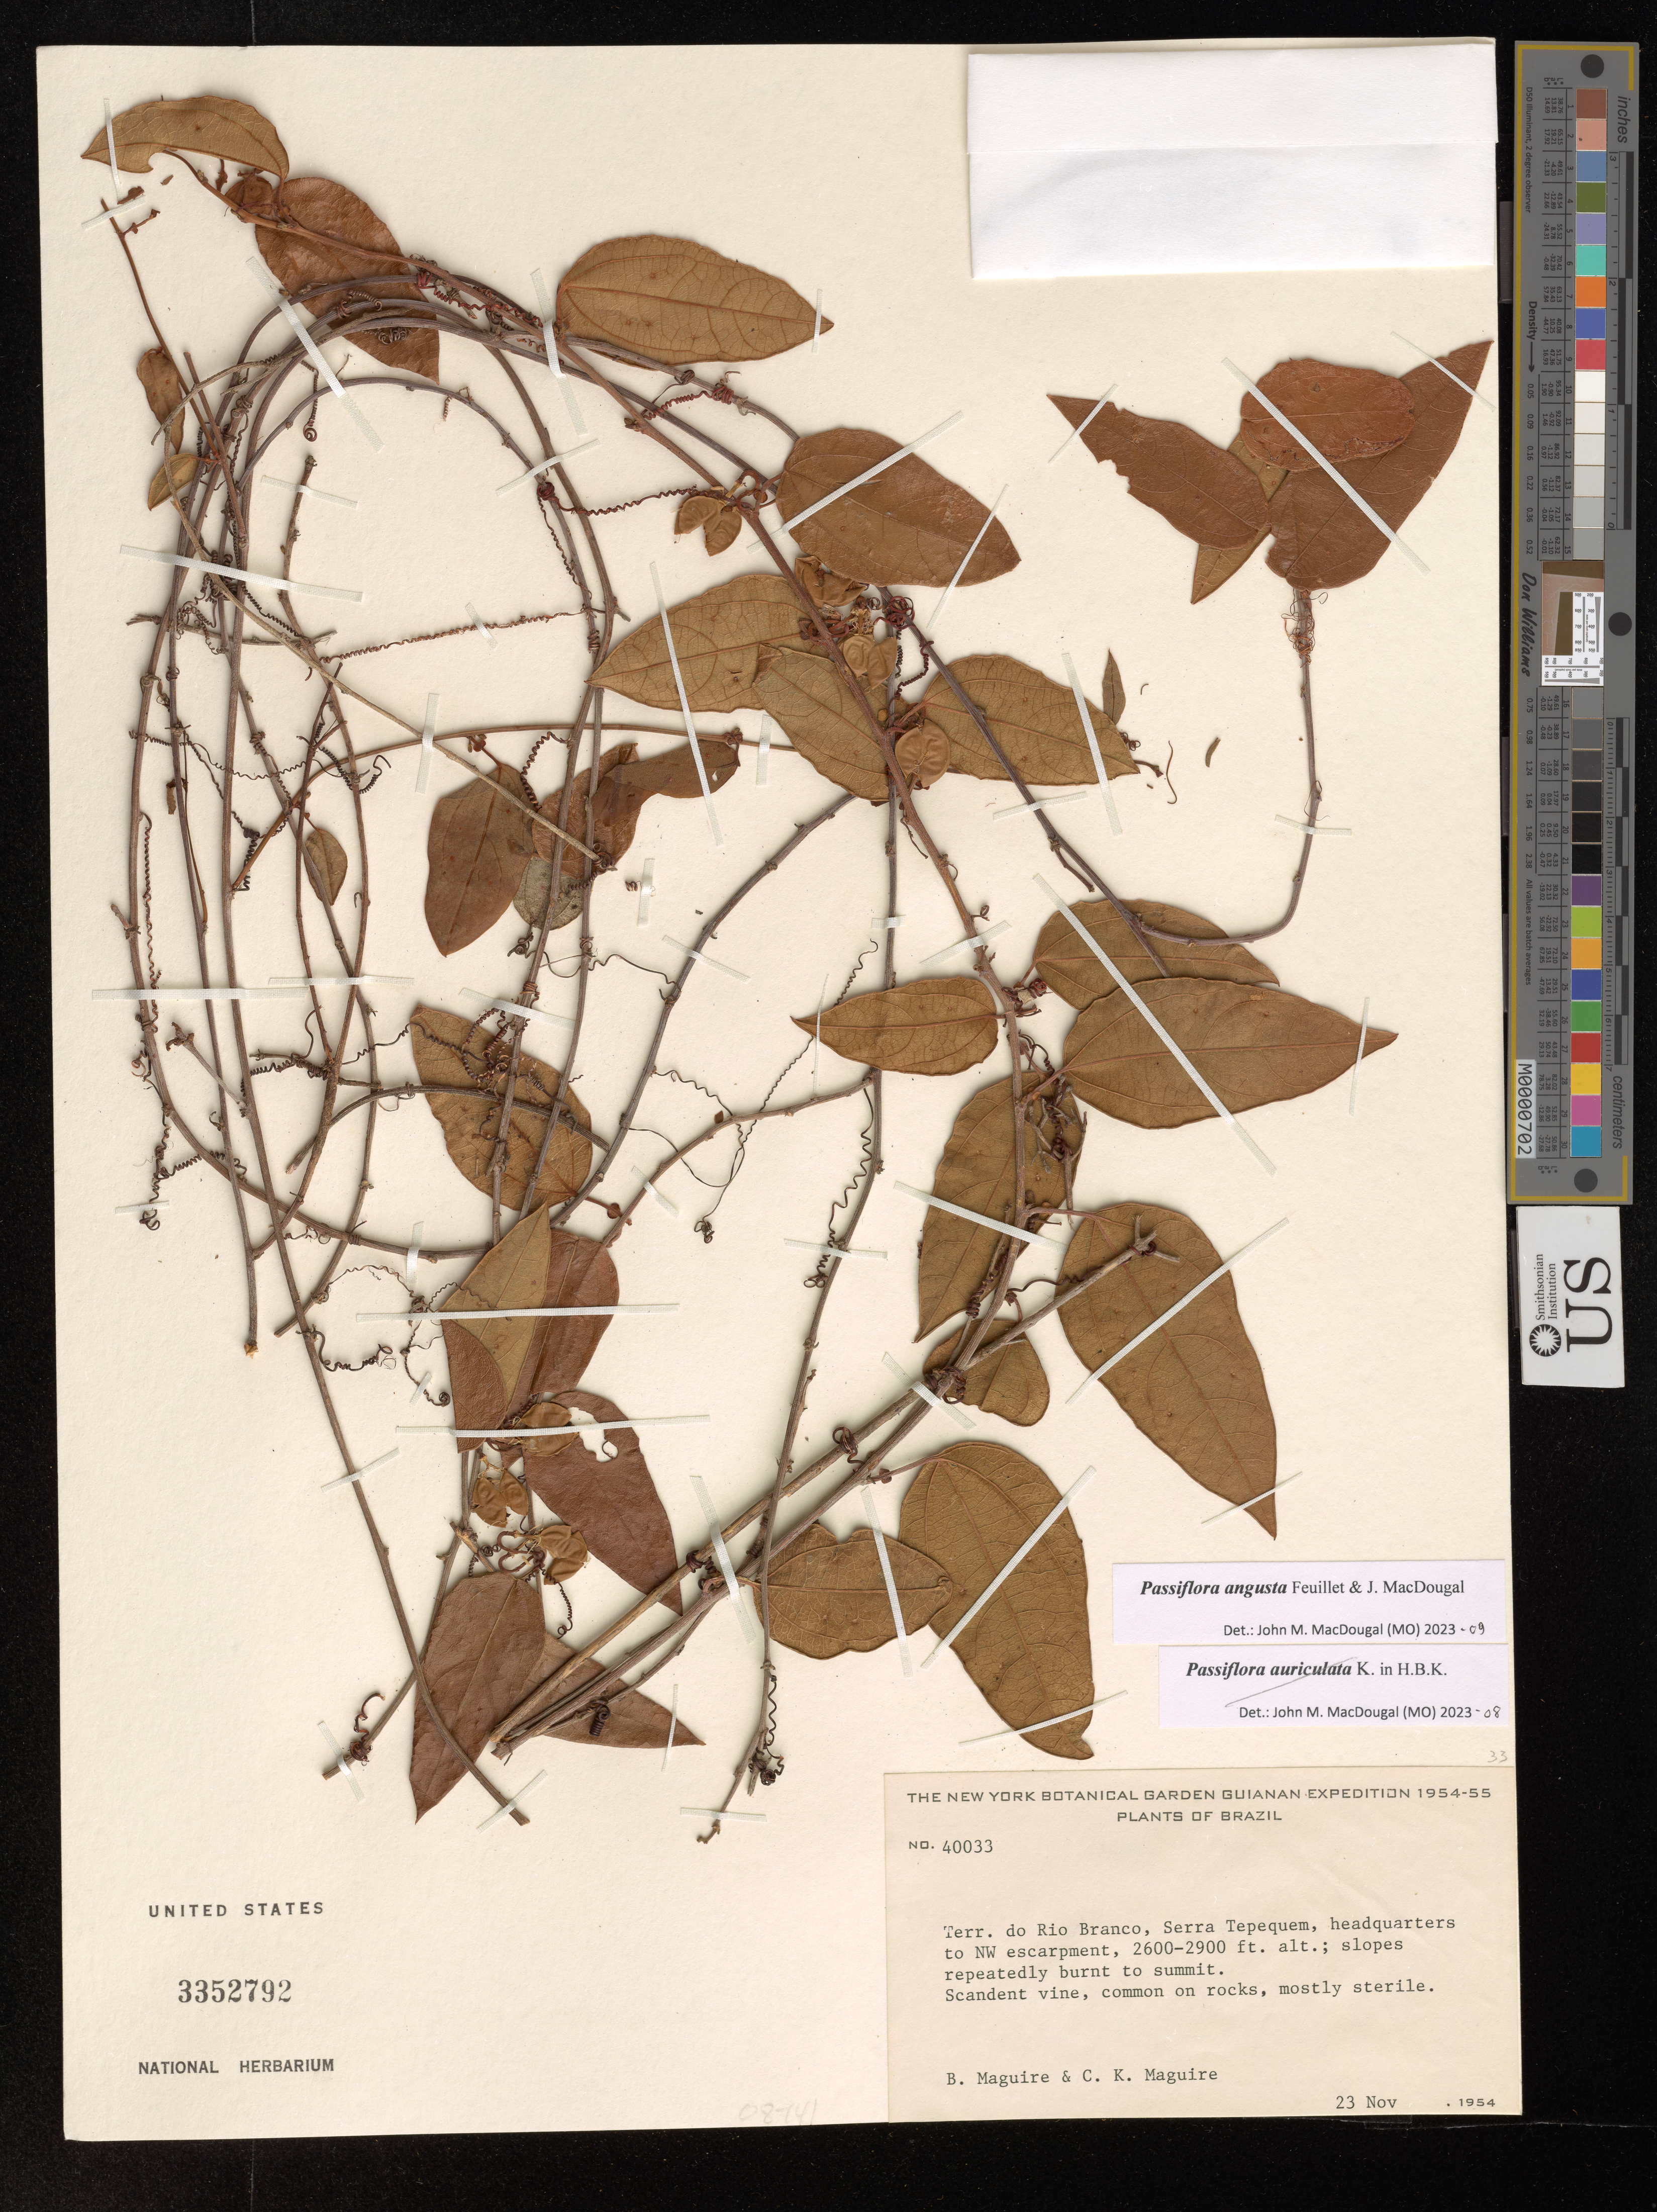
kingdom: Plantae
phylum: Tracheophyta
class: Magnoliopsida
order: Malpighiales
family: Passifloraceae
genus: Passiflora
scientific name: Passiflora angusta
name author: Feuillet & J.M. MacDougal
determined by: MacDougal, John M.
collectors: J. Steyermark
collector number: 60715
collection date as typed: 28-Nov-44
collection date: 1944-11-28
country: Venezuela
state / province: Bolívar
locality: Río Karuai, between base of Ptari-tepuí and Sororopán-tepuí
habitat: Dense forest along river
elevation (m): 1220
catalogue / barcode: US 1907395